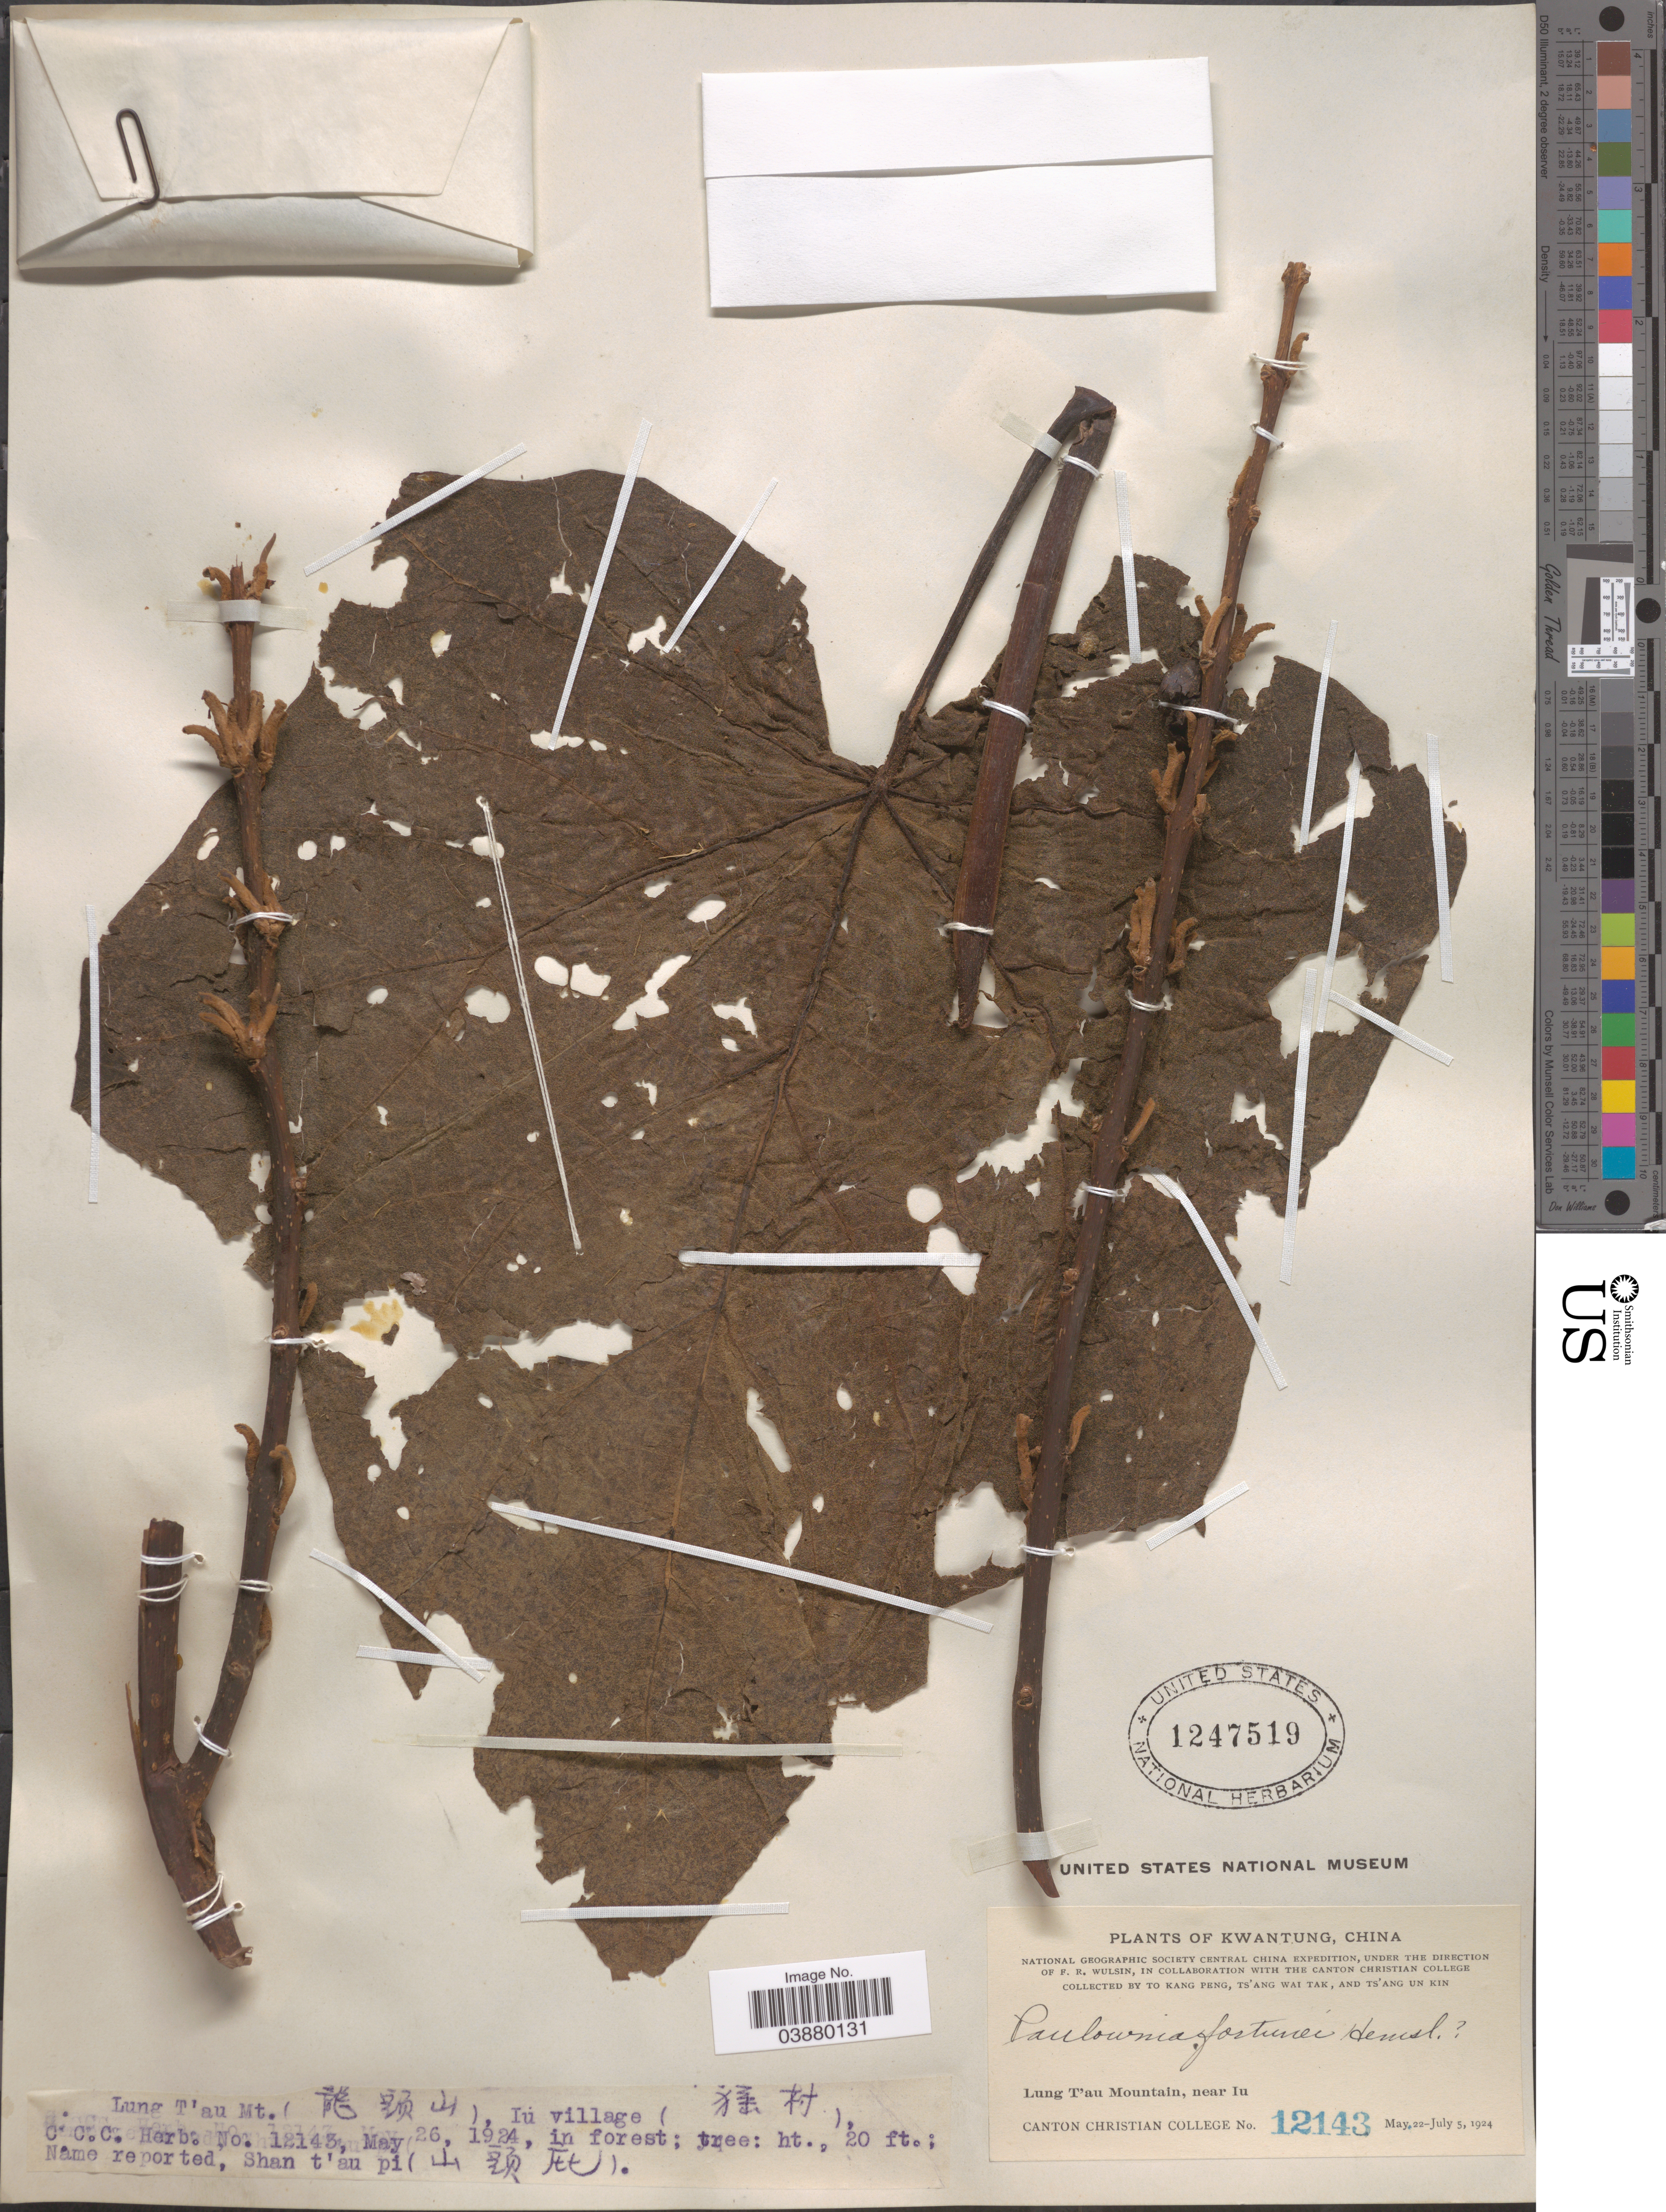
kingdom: Plantae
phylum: Tracheophyta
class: Magnoliopsida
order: Lamiales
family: Paulowniaceae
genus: Paulownia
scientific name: Paulownia fortunei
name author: (Seem.) Hemsl.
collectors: T. K. Peng, W. T. Tsang & Ts' Ang Un Kin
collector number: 12143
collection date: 1924-05-26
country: China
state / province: Guangdong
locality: Kwantung. Lung T'au Mountain, near Iu.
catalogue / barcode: US 1247519